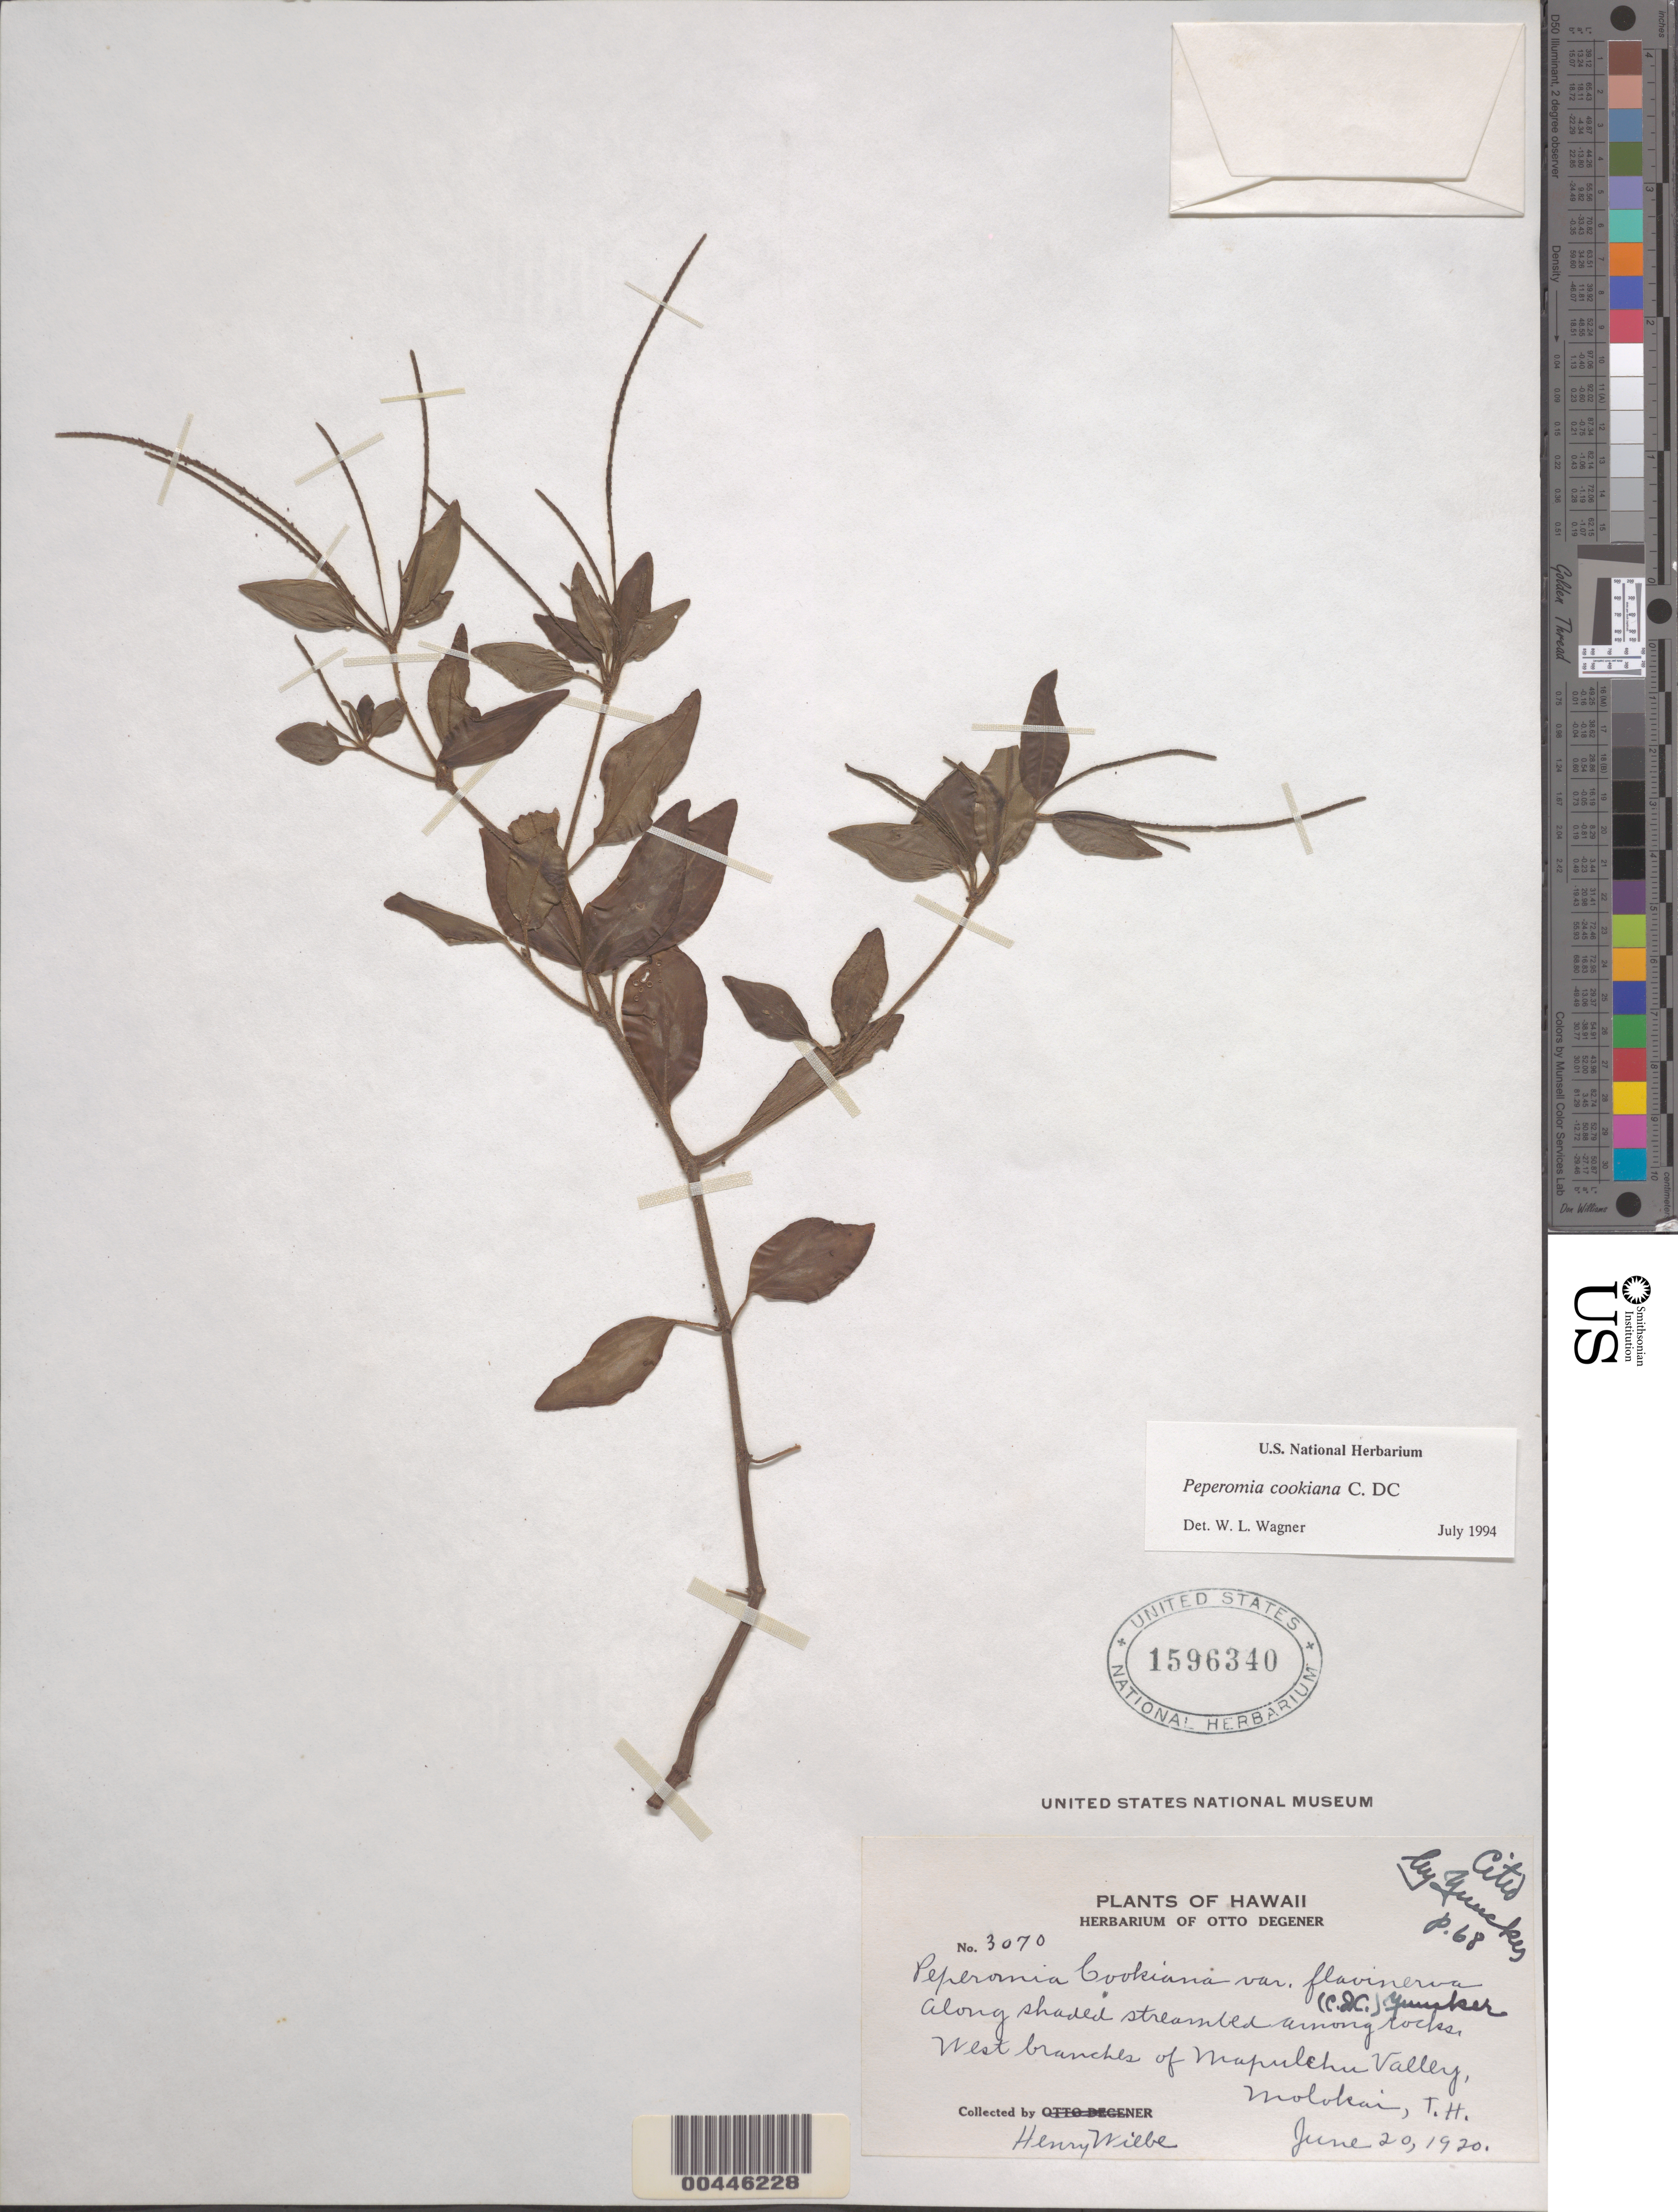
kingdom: Plantae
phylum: Tracheophyta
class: Magnoliopsida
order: Piperales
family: Piperaceae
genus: Peperomia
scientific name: Peperomia cookiana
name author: C. DC.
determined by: Wagner, W. L., (BOT), Smithsonian Institution - National Museum of Natural History (UNITED STATES)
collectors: H. Wiebke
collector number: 3070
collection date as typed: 20 Jun 1920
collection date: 1920-06-20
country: United States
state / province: Hawaii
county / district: Maui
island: Moloka'i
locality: W branches of Mapulehu Valley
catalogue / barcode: US 1596340